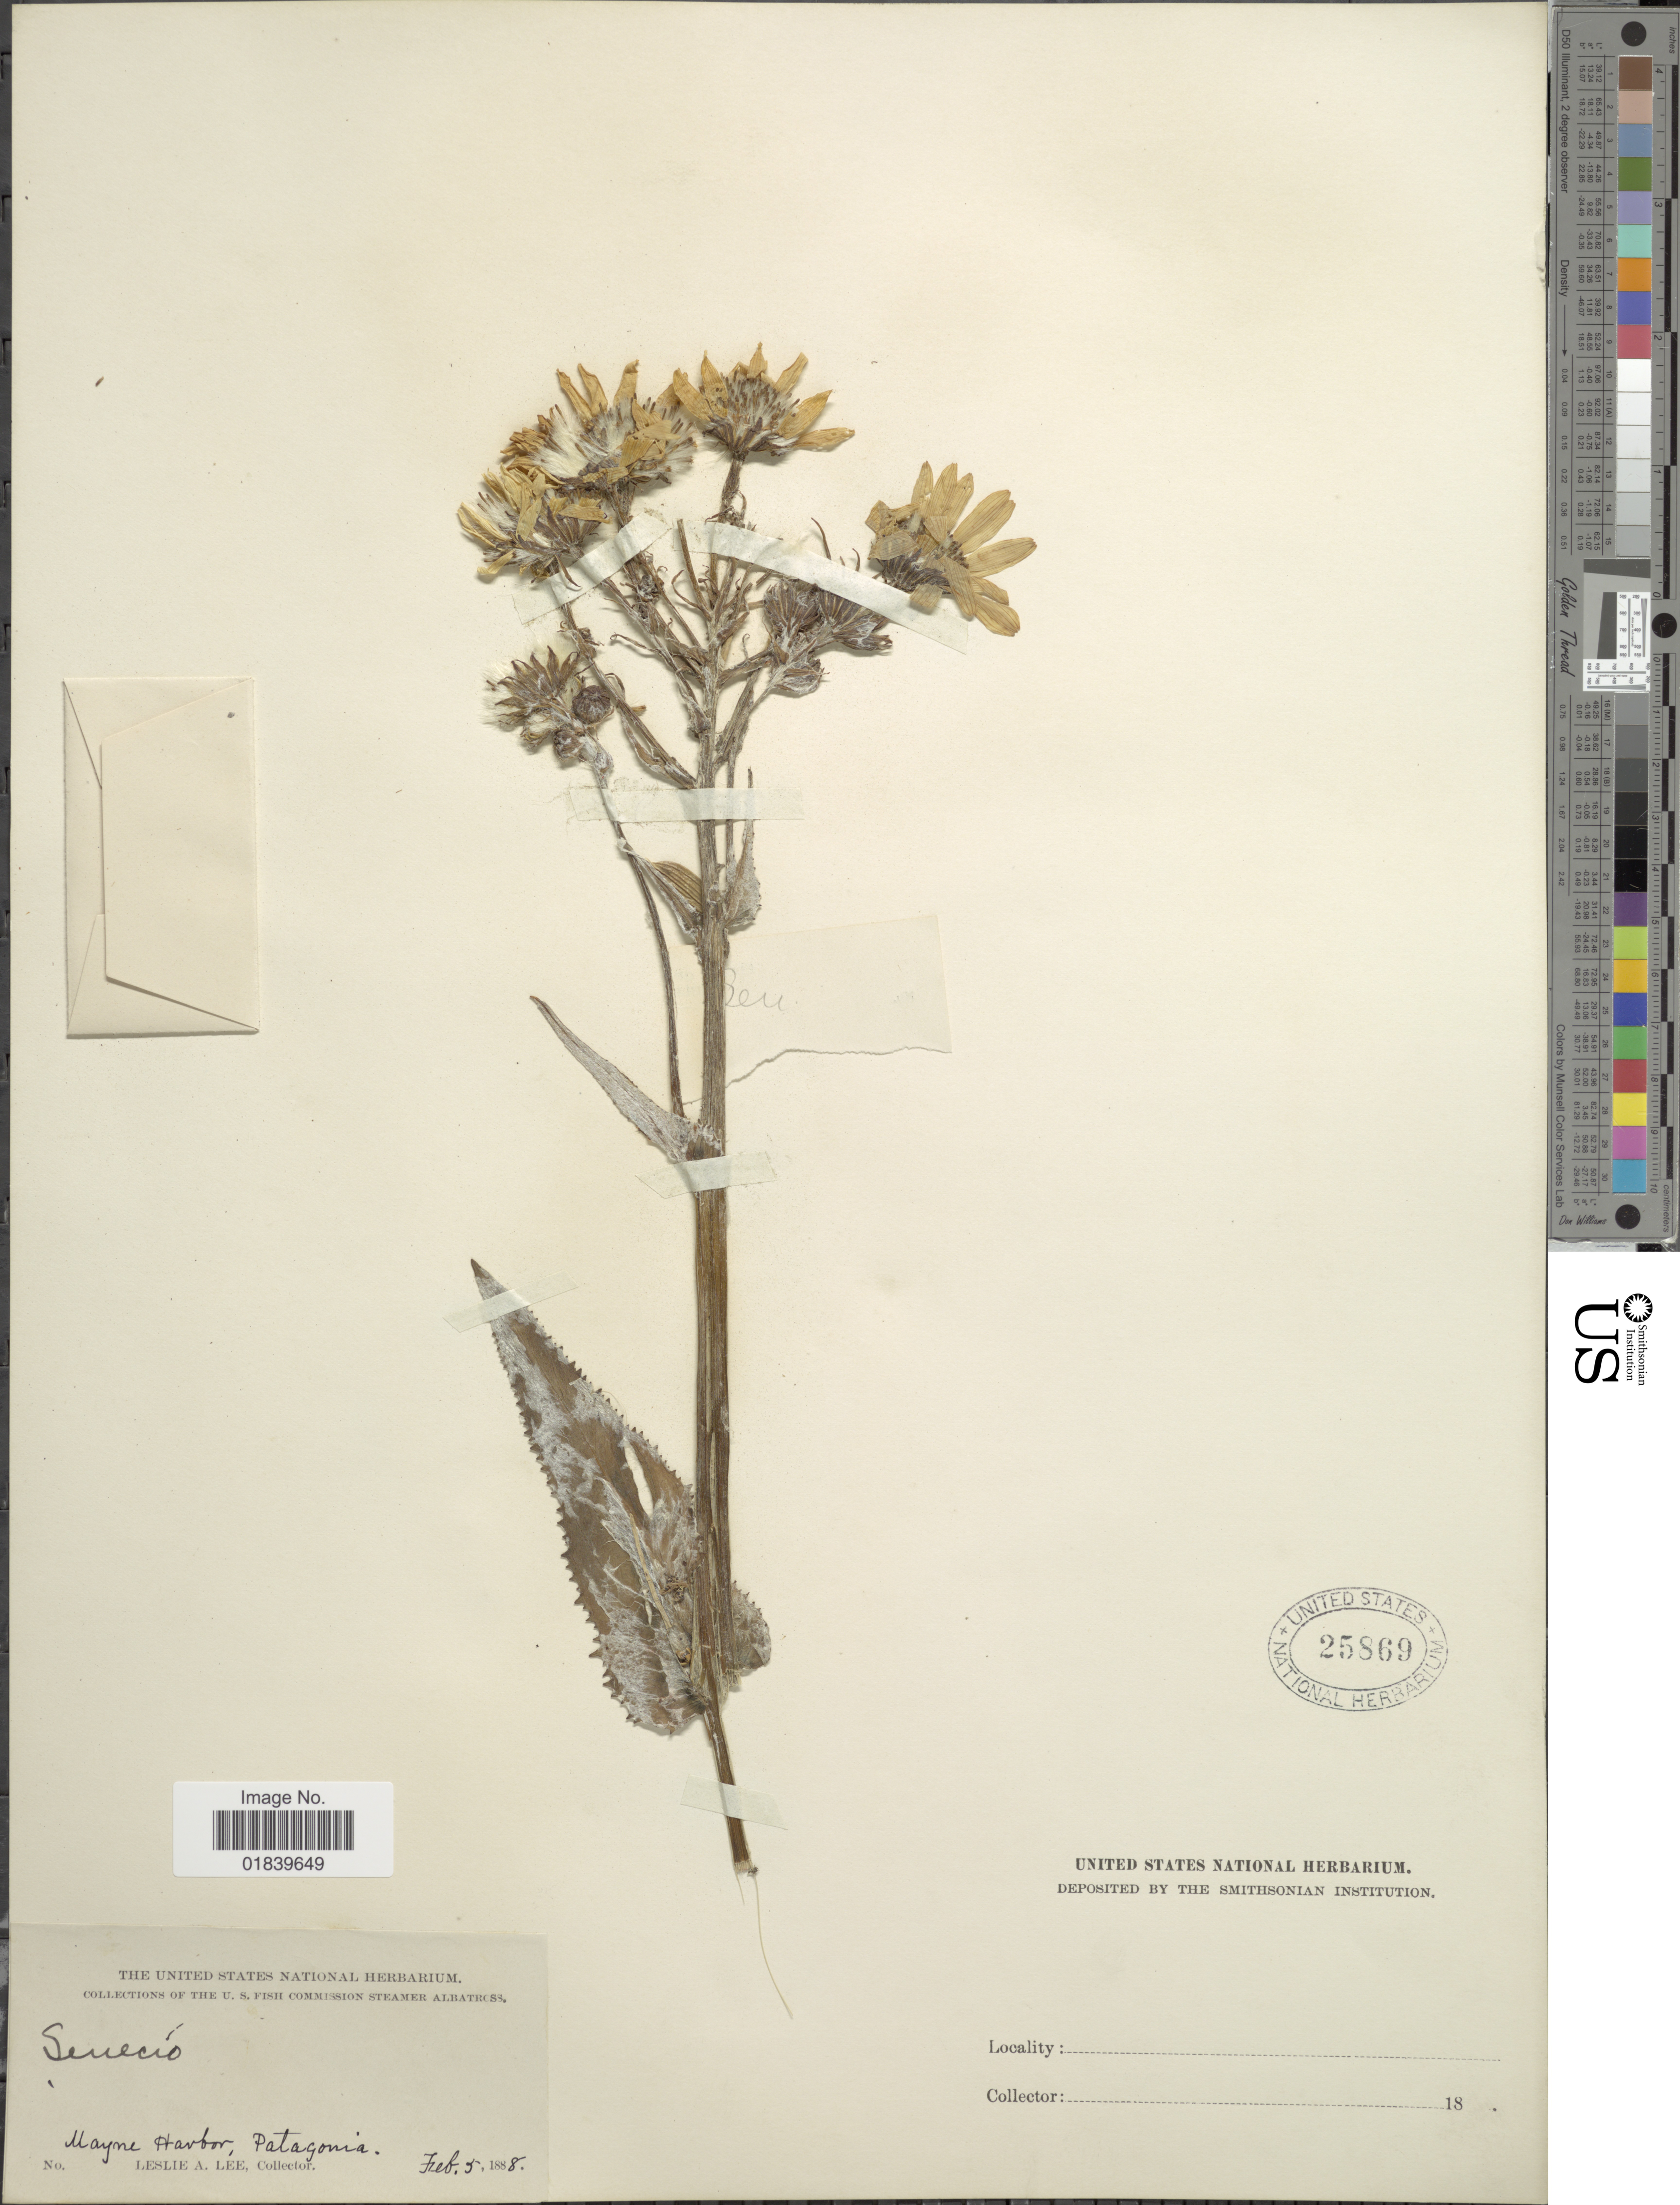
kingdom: Plantae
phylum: Tracheophyta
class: Magnoliopsida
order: Asterales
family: Asteraceae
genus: Senecio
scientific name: Senecio smithii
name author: DC.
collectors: L. Lee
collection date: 1888-02-05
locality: Mayne Harbor, Patagonia.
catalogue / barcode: US 25869